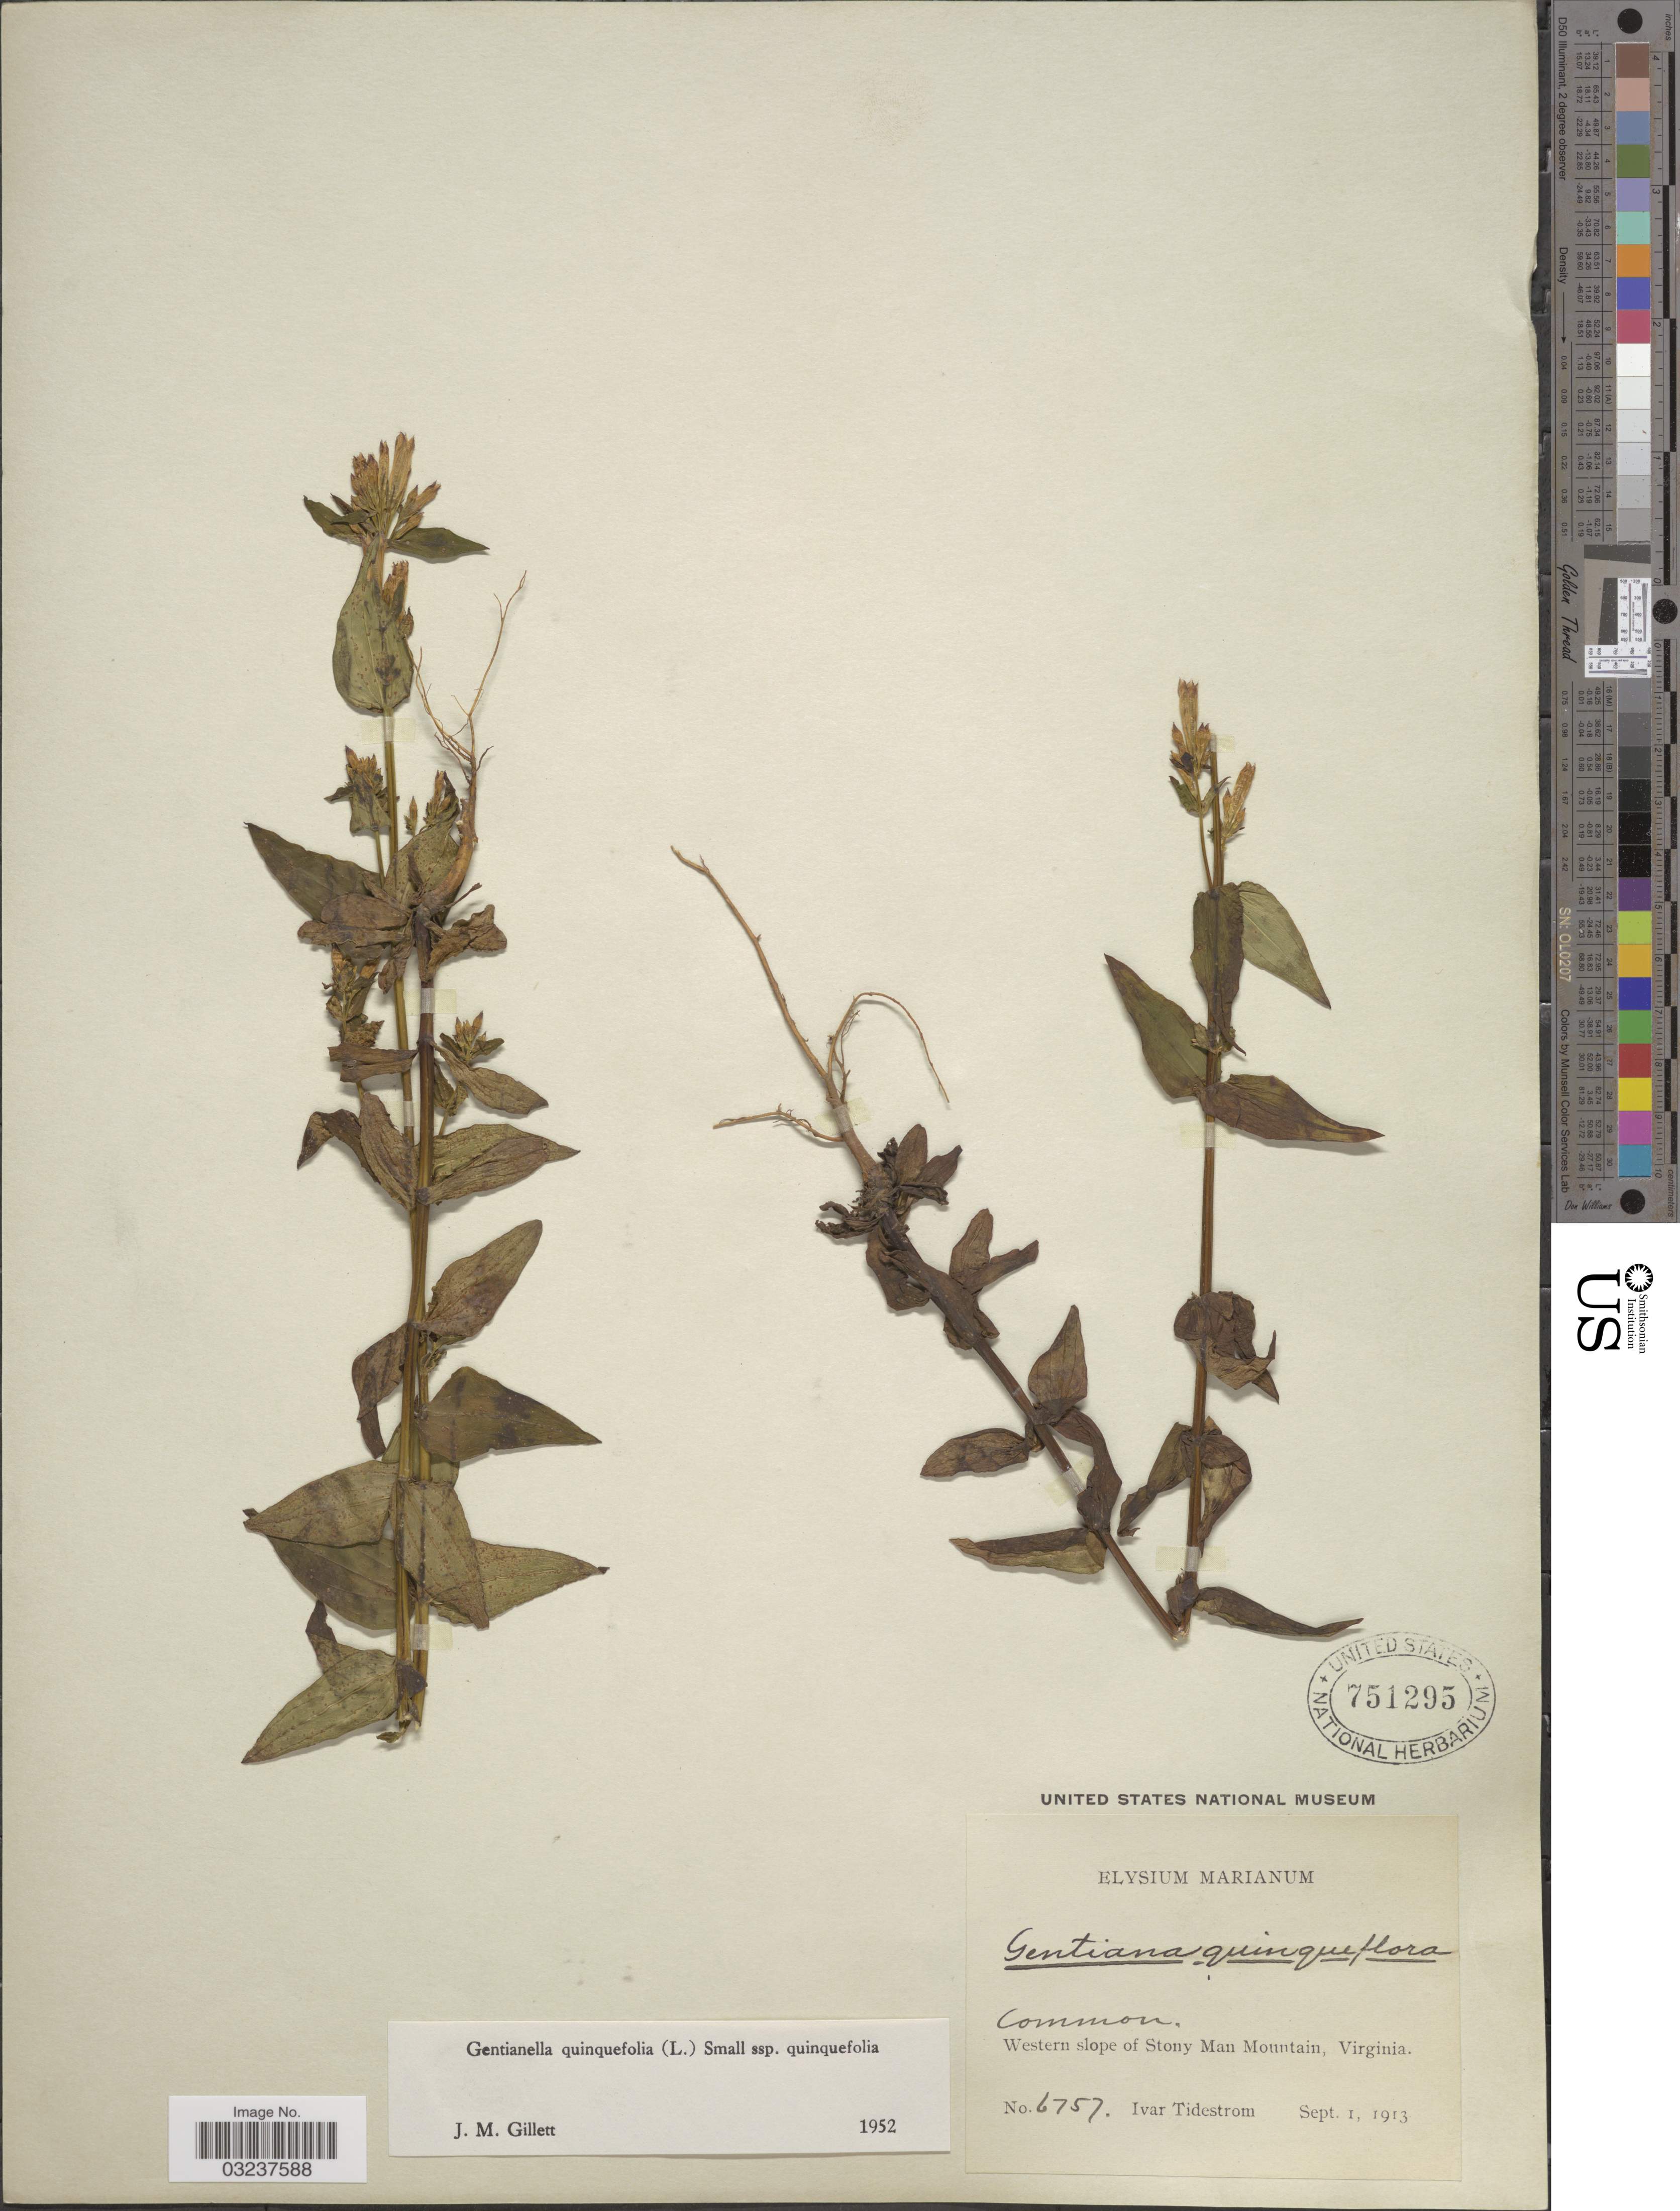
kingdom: Plantae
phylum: Tracheophyta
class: Magnoliopsida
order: Gentianales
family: Gentianaceae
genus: Gentianella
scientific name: Gentianella quinquefolia subsp. quinquefolia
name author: (L.) Small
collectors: I. F. Tidestrom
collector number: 6757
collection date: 1913-09-01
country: United States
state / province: Virginia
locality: Western slope of Stony Man Mountain.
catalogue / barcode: US 751295